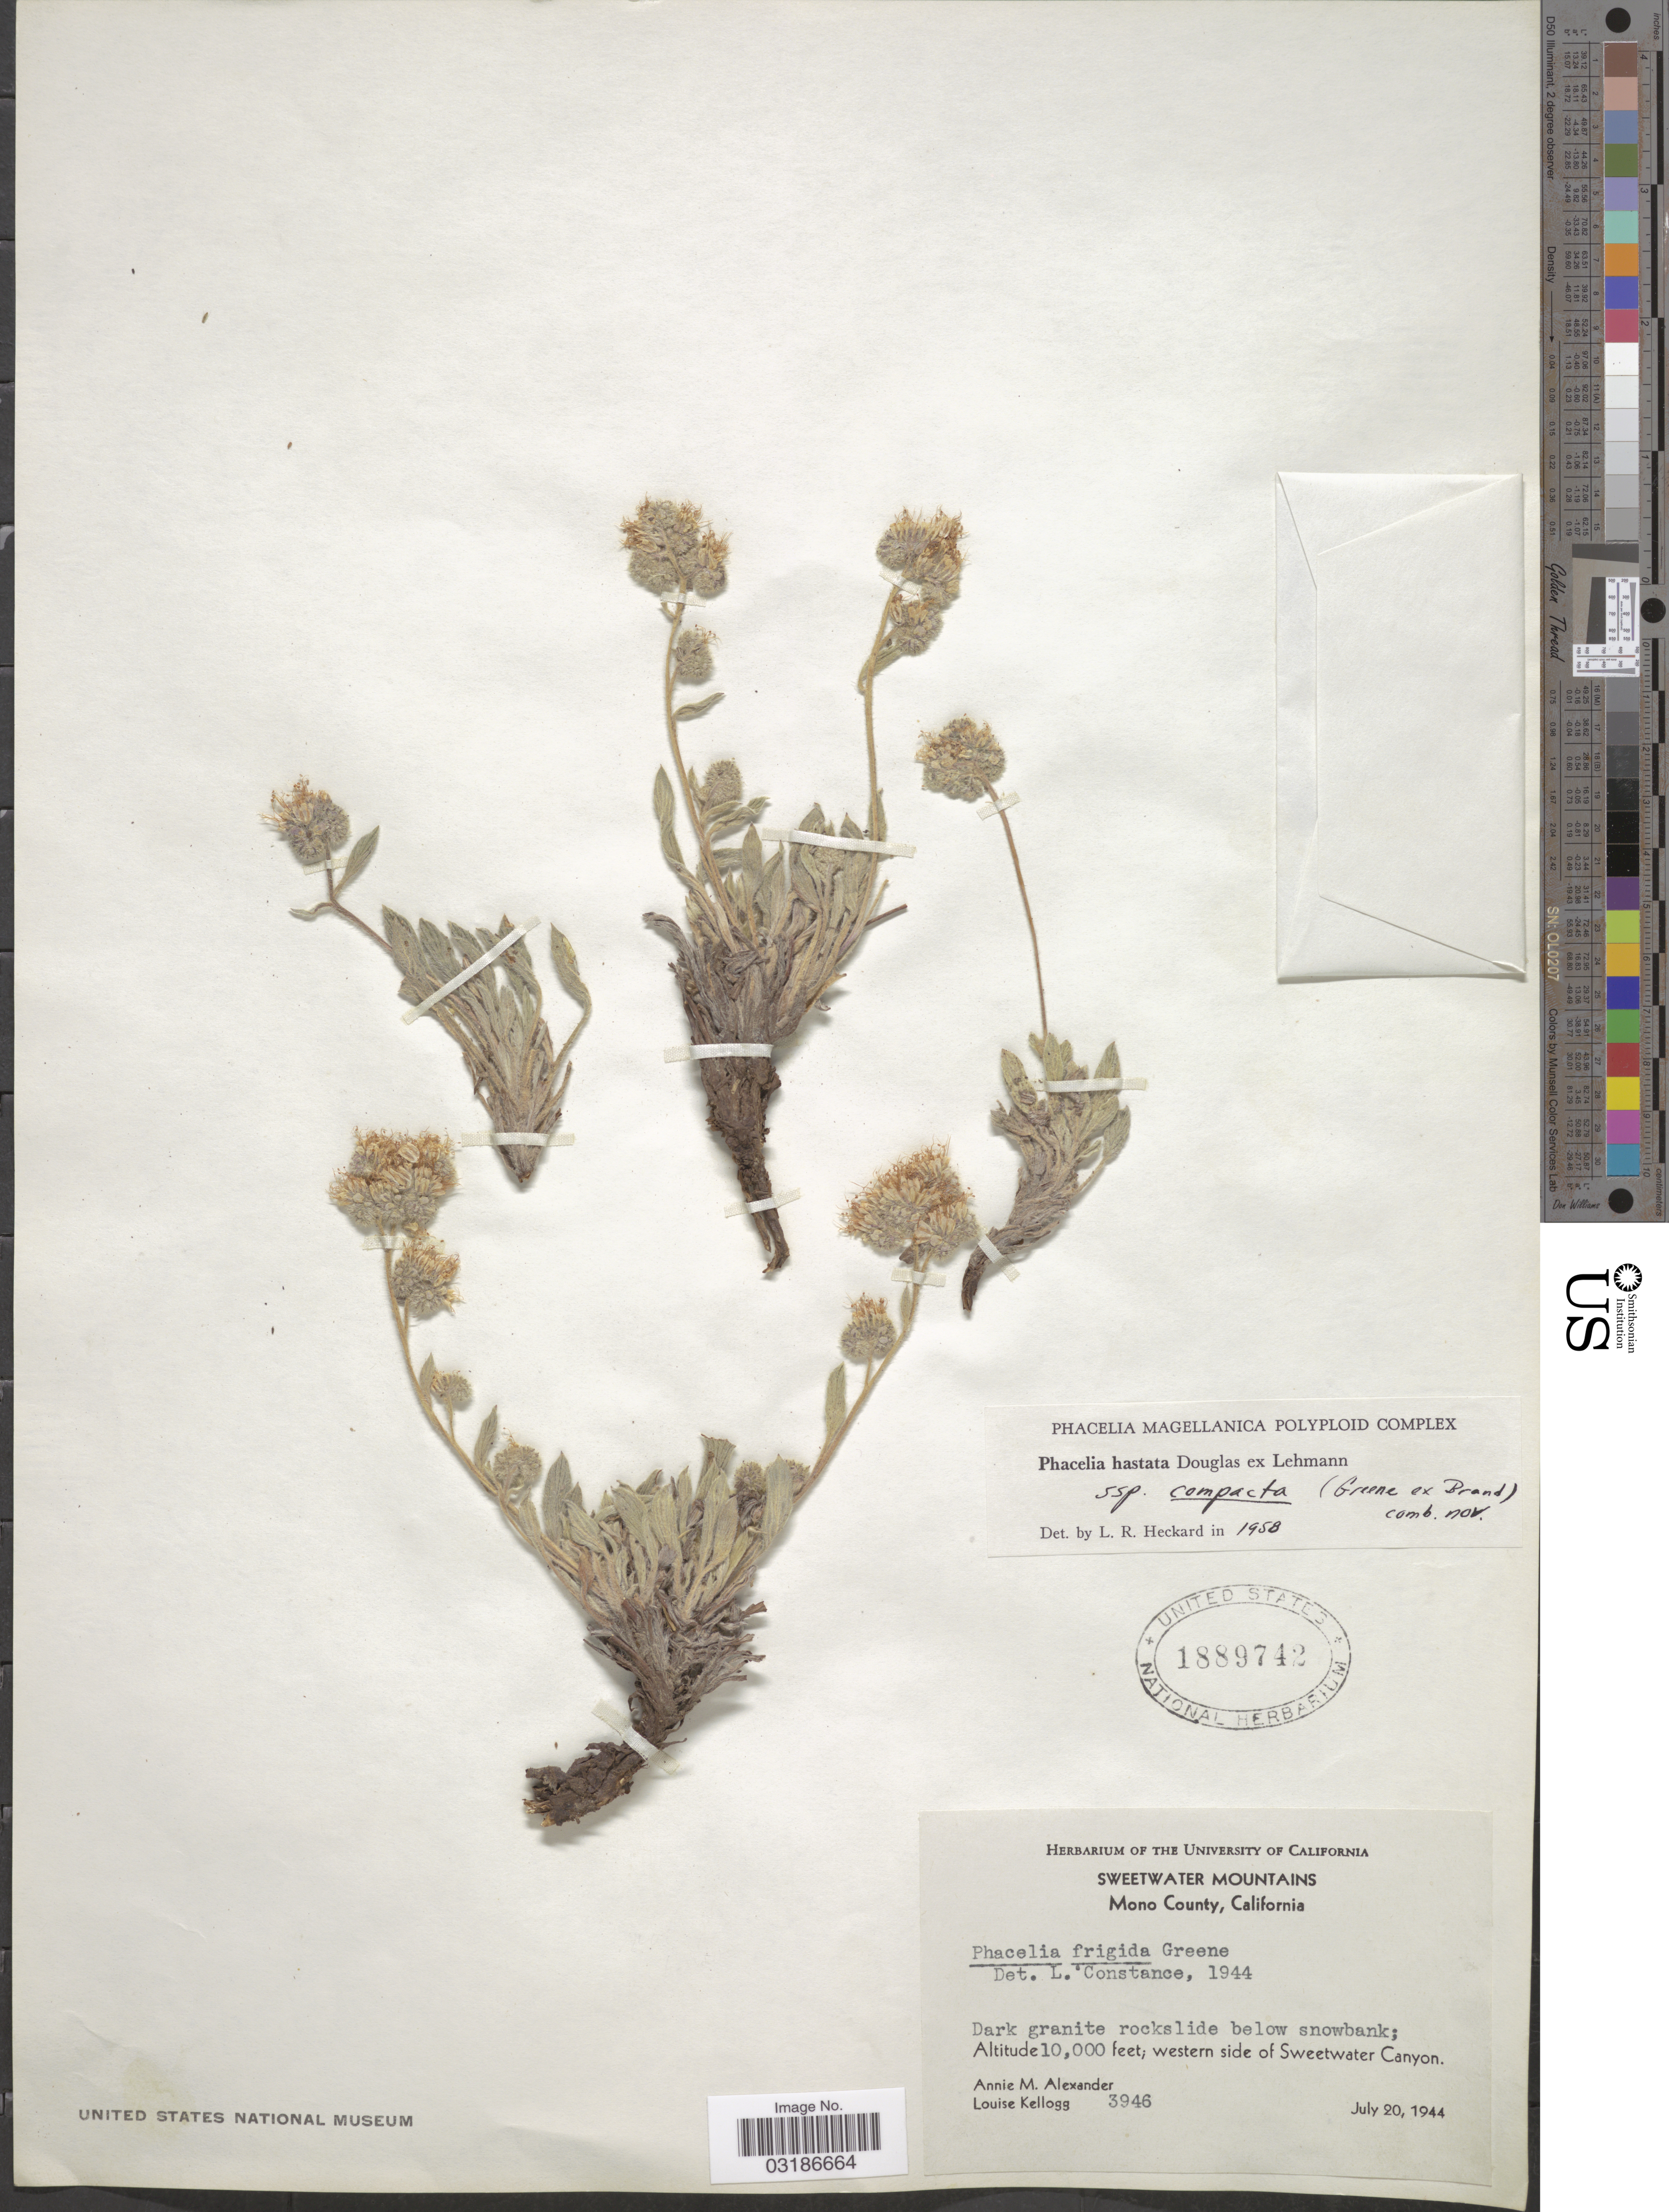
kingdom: Plantae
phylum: Tracheophyta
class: Magnoliopsida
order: Boraginales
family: Hydrophyllaceae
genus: Phacelia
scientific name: Phacelia hastata subsp. compacta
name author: (Brand) Heckard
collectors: A. M. Alexander & L. Kellogg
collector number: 3946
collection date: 1944-07-20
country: United States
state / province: California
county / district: Mono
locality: Sweetwater Mountains, Mono County, Dark granite rockslide below snowbank; western side of Sweetwater Canyon.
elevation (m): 3048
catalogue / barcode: US 1889742